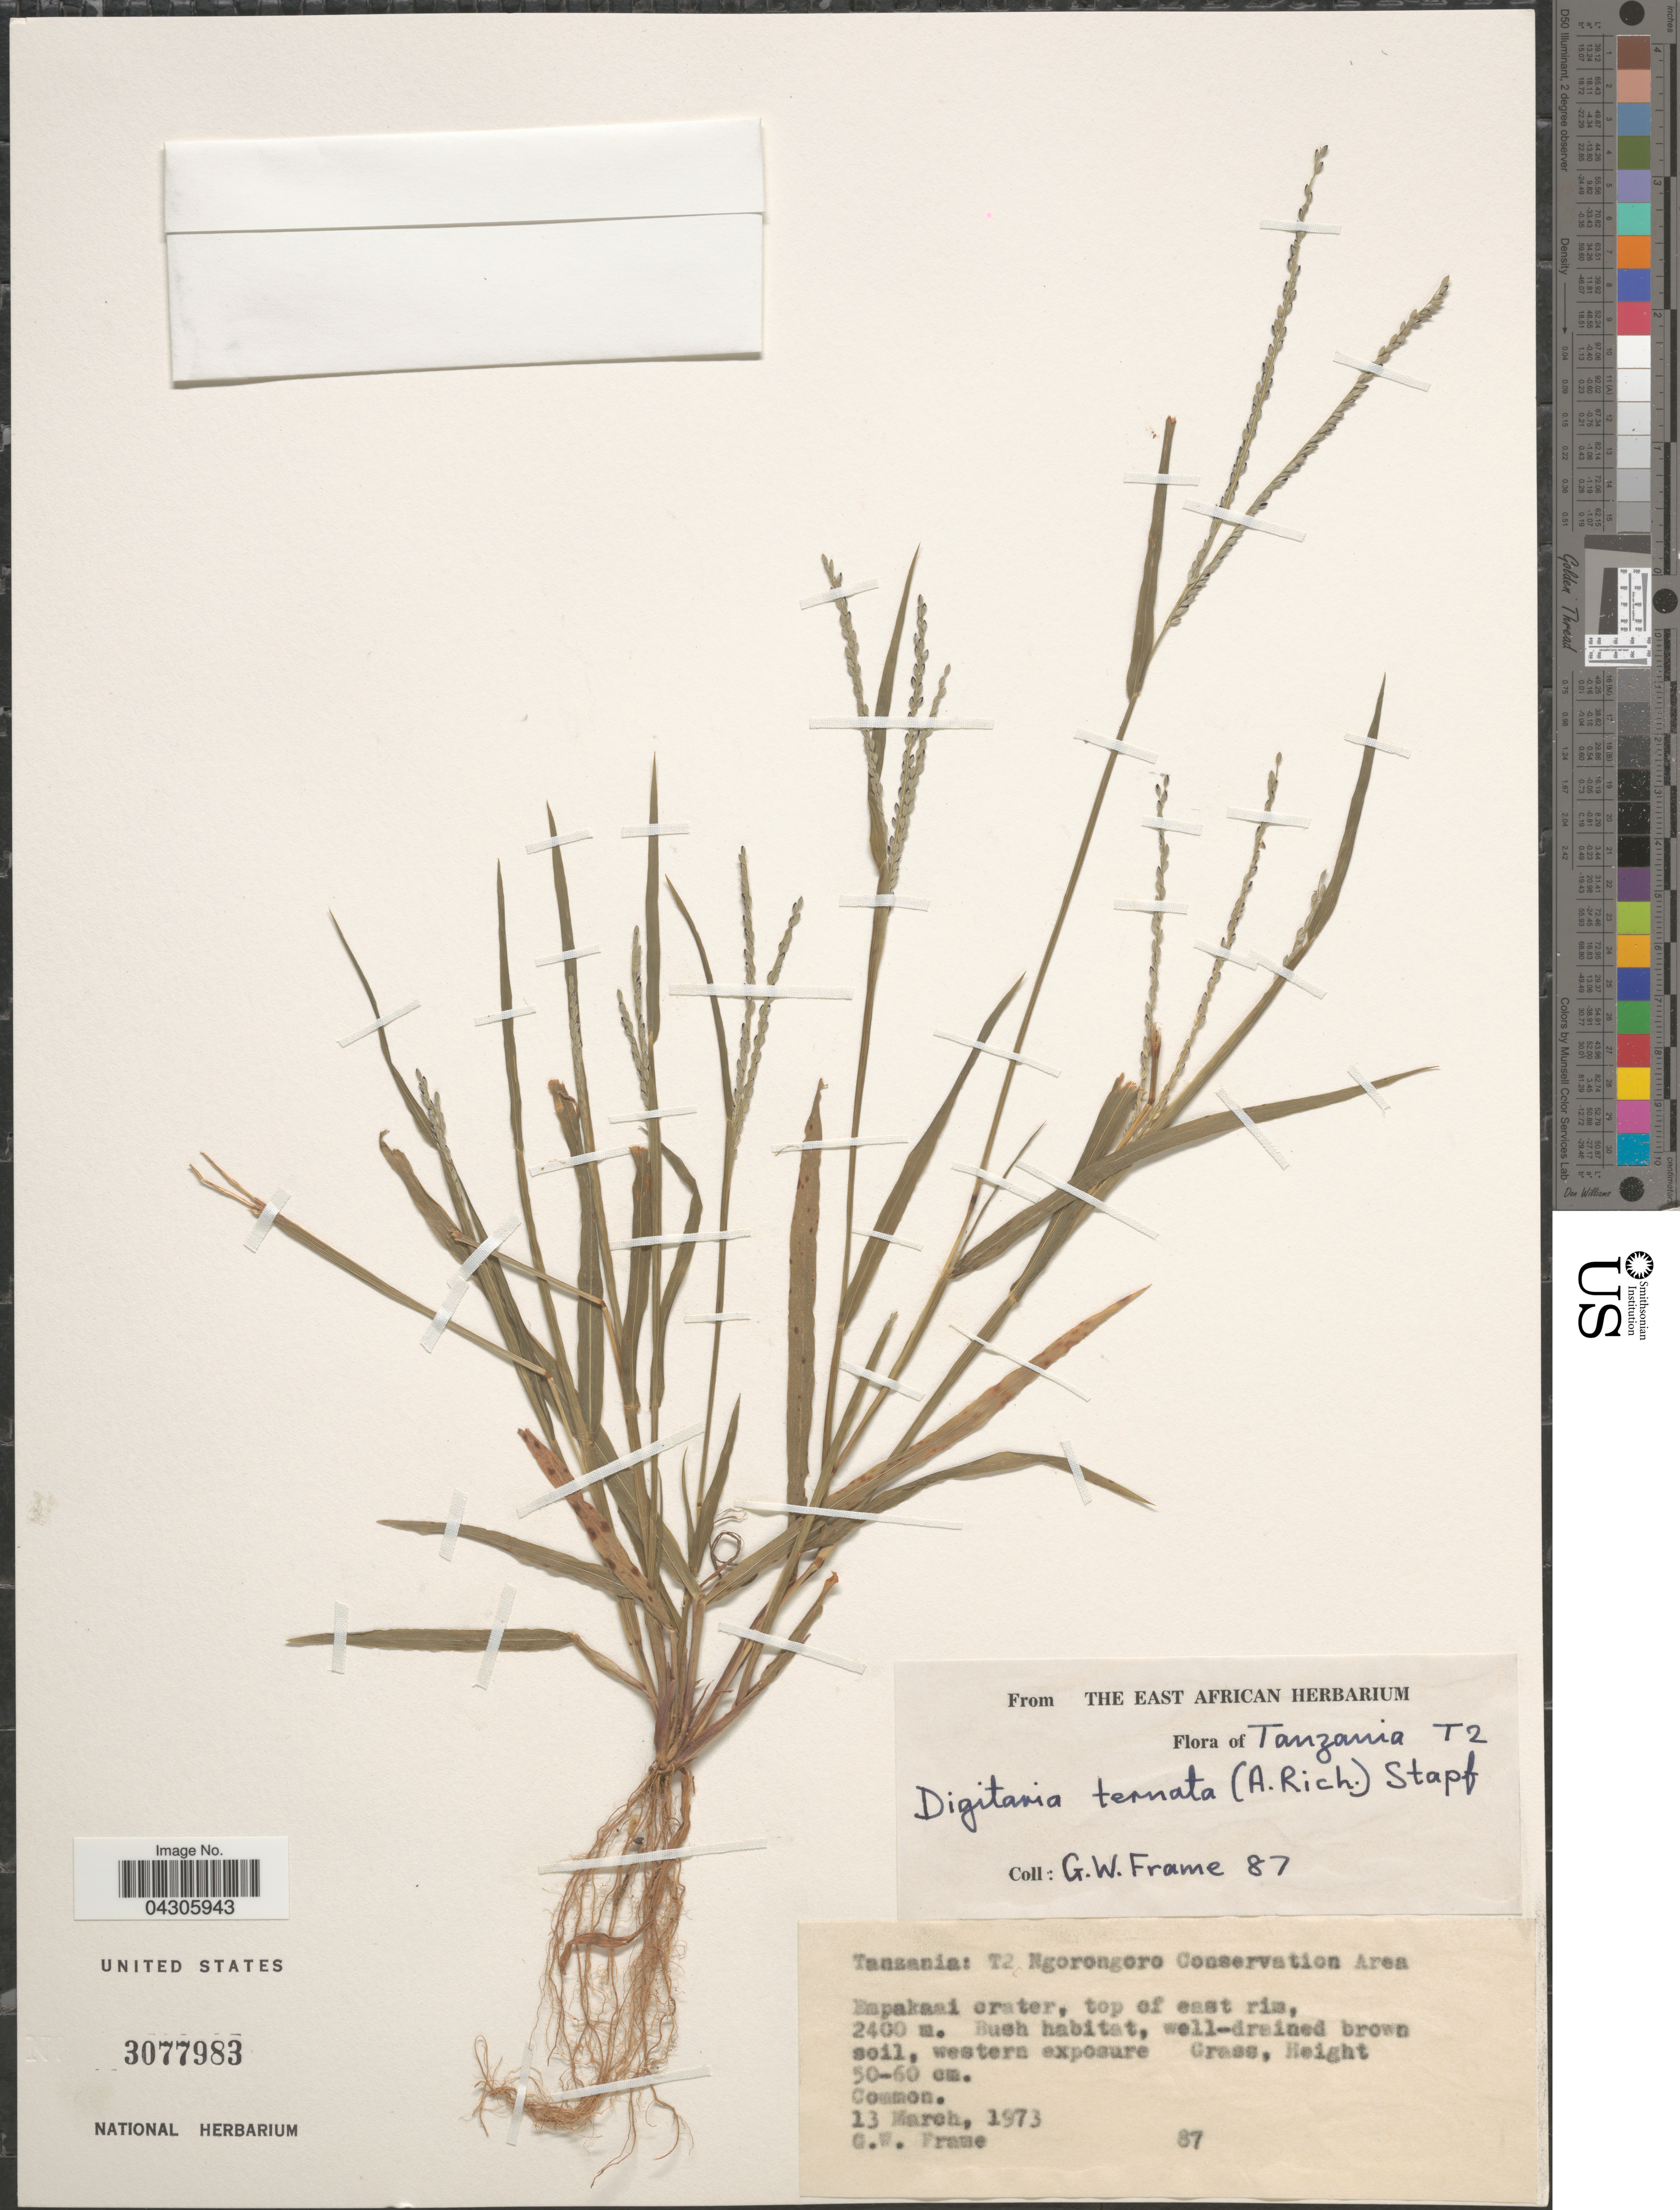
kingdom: Plantae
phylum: Tracheophyta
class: Liliopsida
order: Poales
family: Poaceae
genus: Digitaria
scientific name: Digitaria ternata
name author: (Hochr. ex A. Rich.) Stapf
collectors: G. Frame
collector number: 87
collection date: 1973-03-13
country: Tanzania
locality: T2 Ngorongoro Conservation Area. Espakasi crater, top of east rim.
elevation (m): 2400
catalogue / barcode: US 3077983